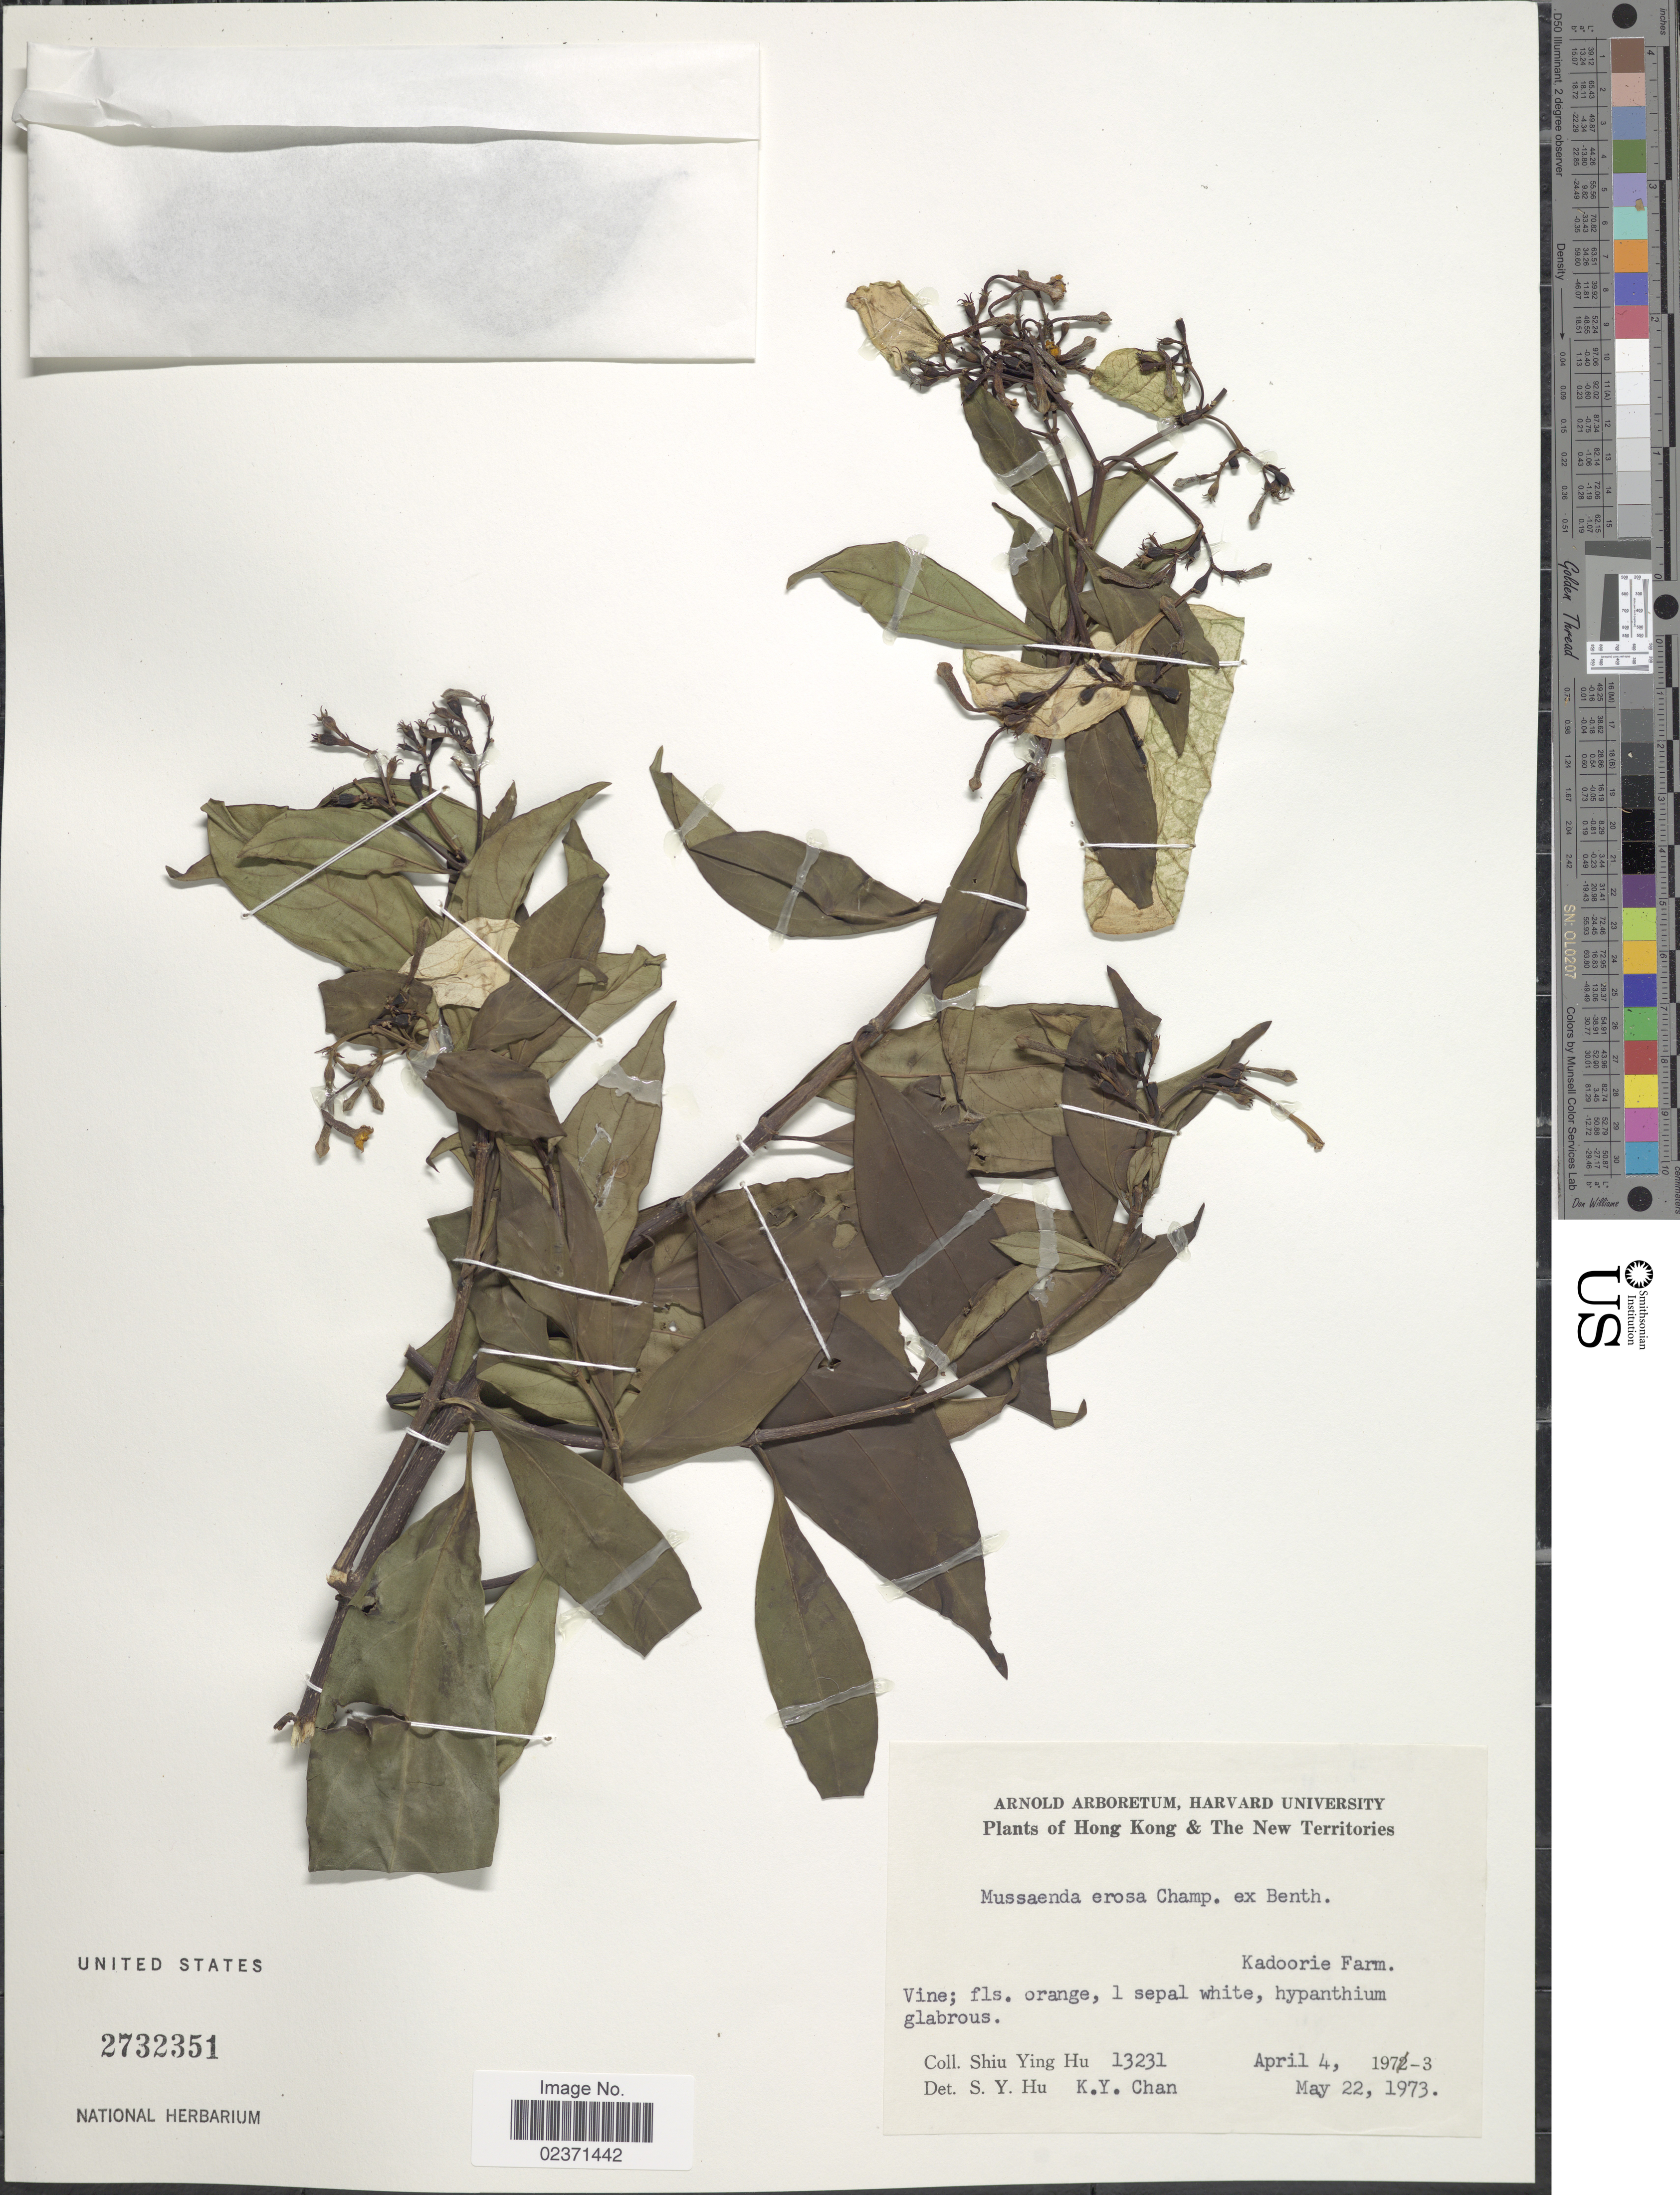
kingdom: Plantae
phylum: Tracheophyta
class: Magnoliopsida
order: Gentianales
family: Rubiaceae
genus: Mussaenda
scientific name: Mussaenda erosa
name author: Champ. ex Benth.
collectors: S. Y. Hu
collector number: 13231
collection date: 1973-04-04/1973-05-22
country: China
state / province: Hong Kong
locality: The New Territories. Kadoorie Farm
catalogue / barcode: US 2732351